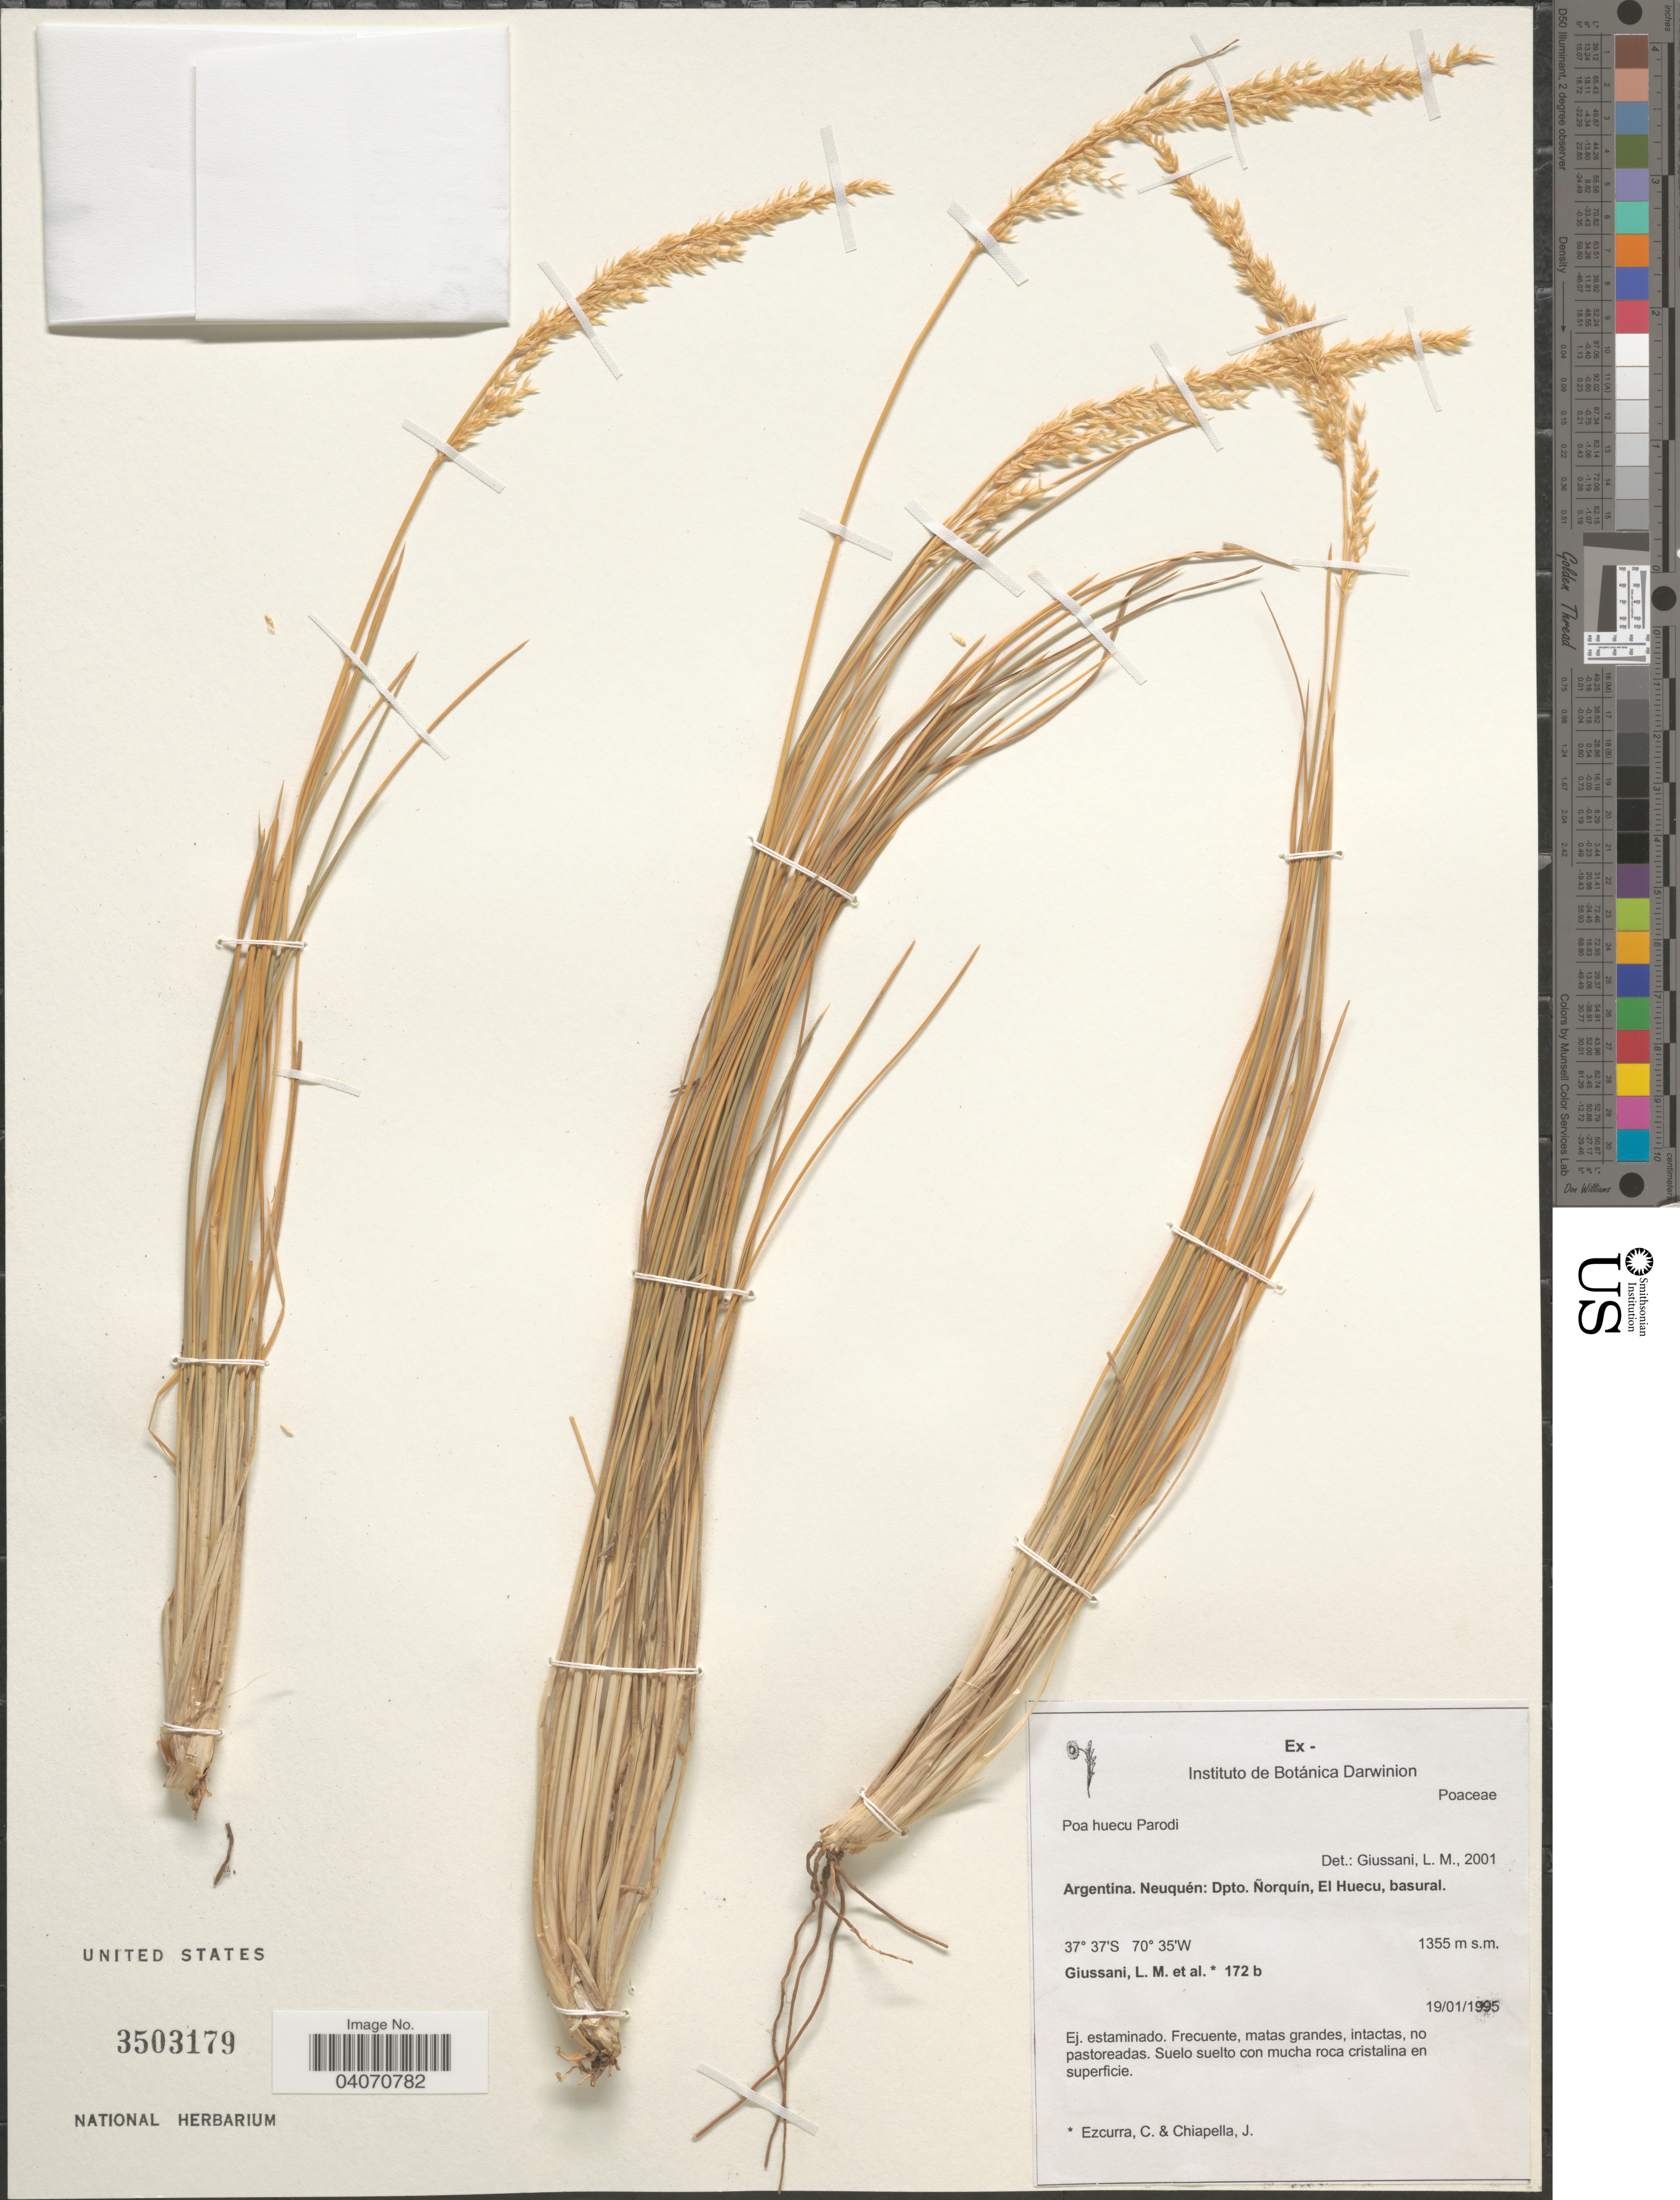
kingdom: Plantae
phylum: Tracheophyta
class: Liliopsida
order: Poales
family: Poaceae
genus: Poa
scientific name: Poa huecu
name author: Parodi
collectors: L. Giussani, C. Ezcurra & J. Chiapella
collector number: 172b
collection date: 1995-01-19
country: Argentina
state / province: Neuquen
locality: Dpto. Ñorquín, El Huecu, basural.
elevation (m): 1355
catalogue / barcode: US 3503179